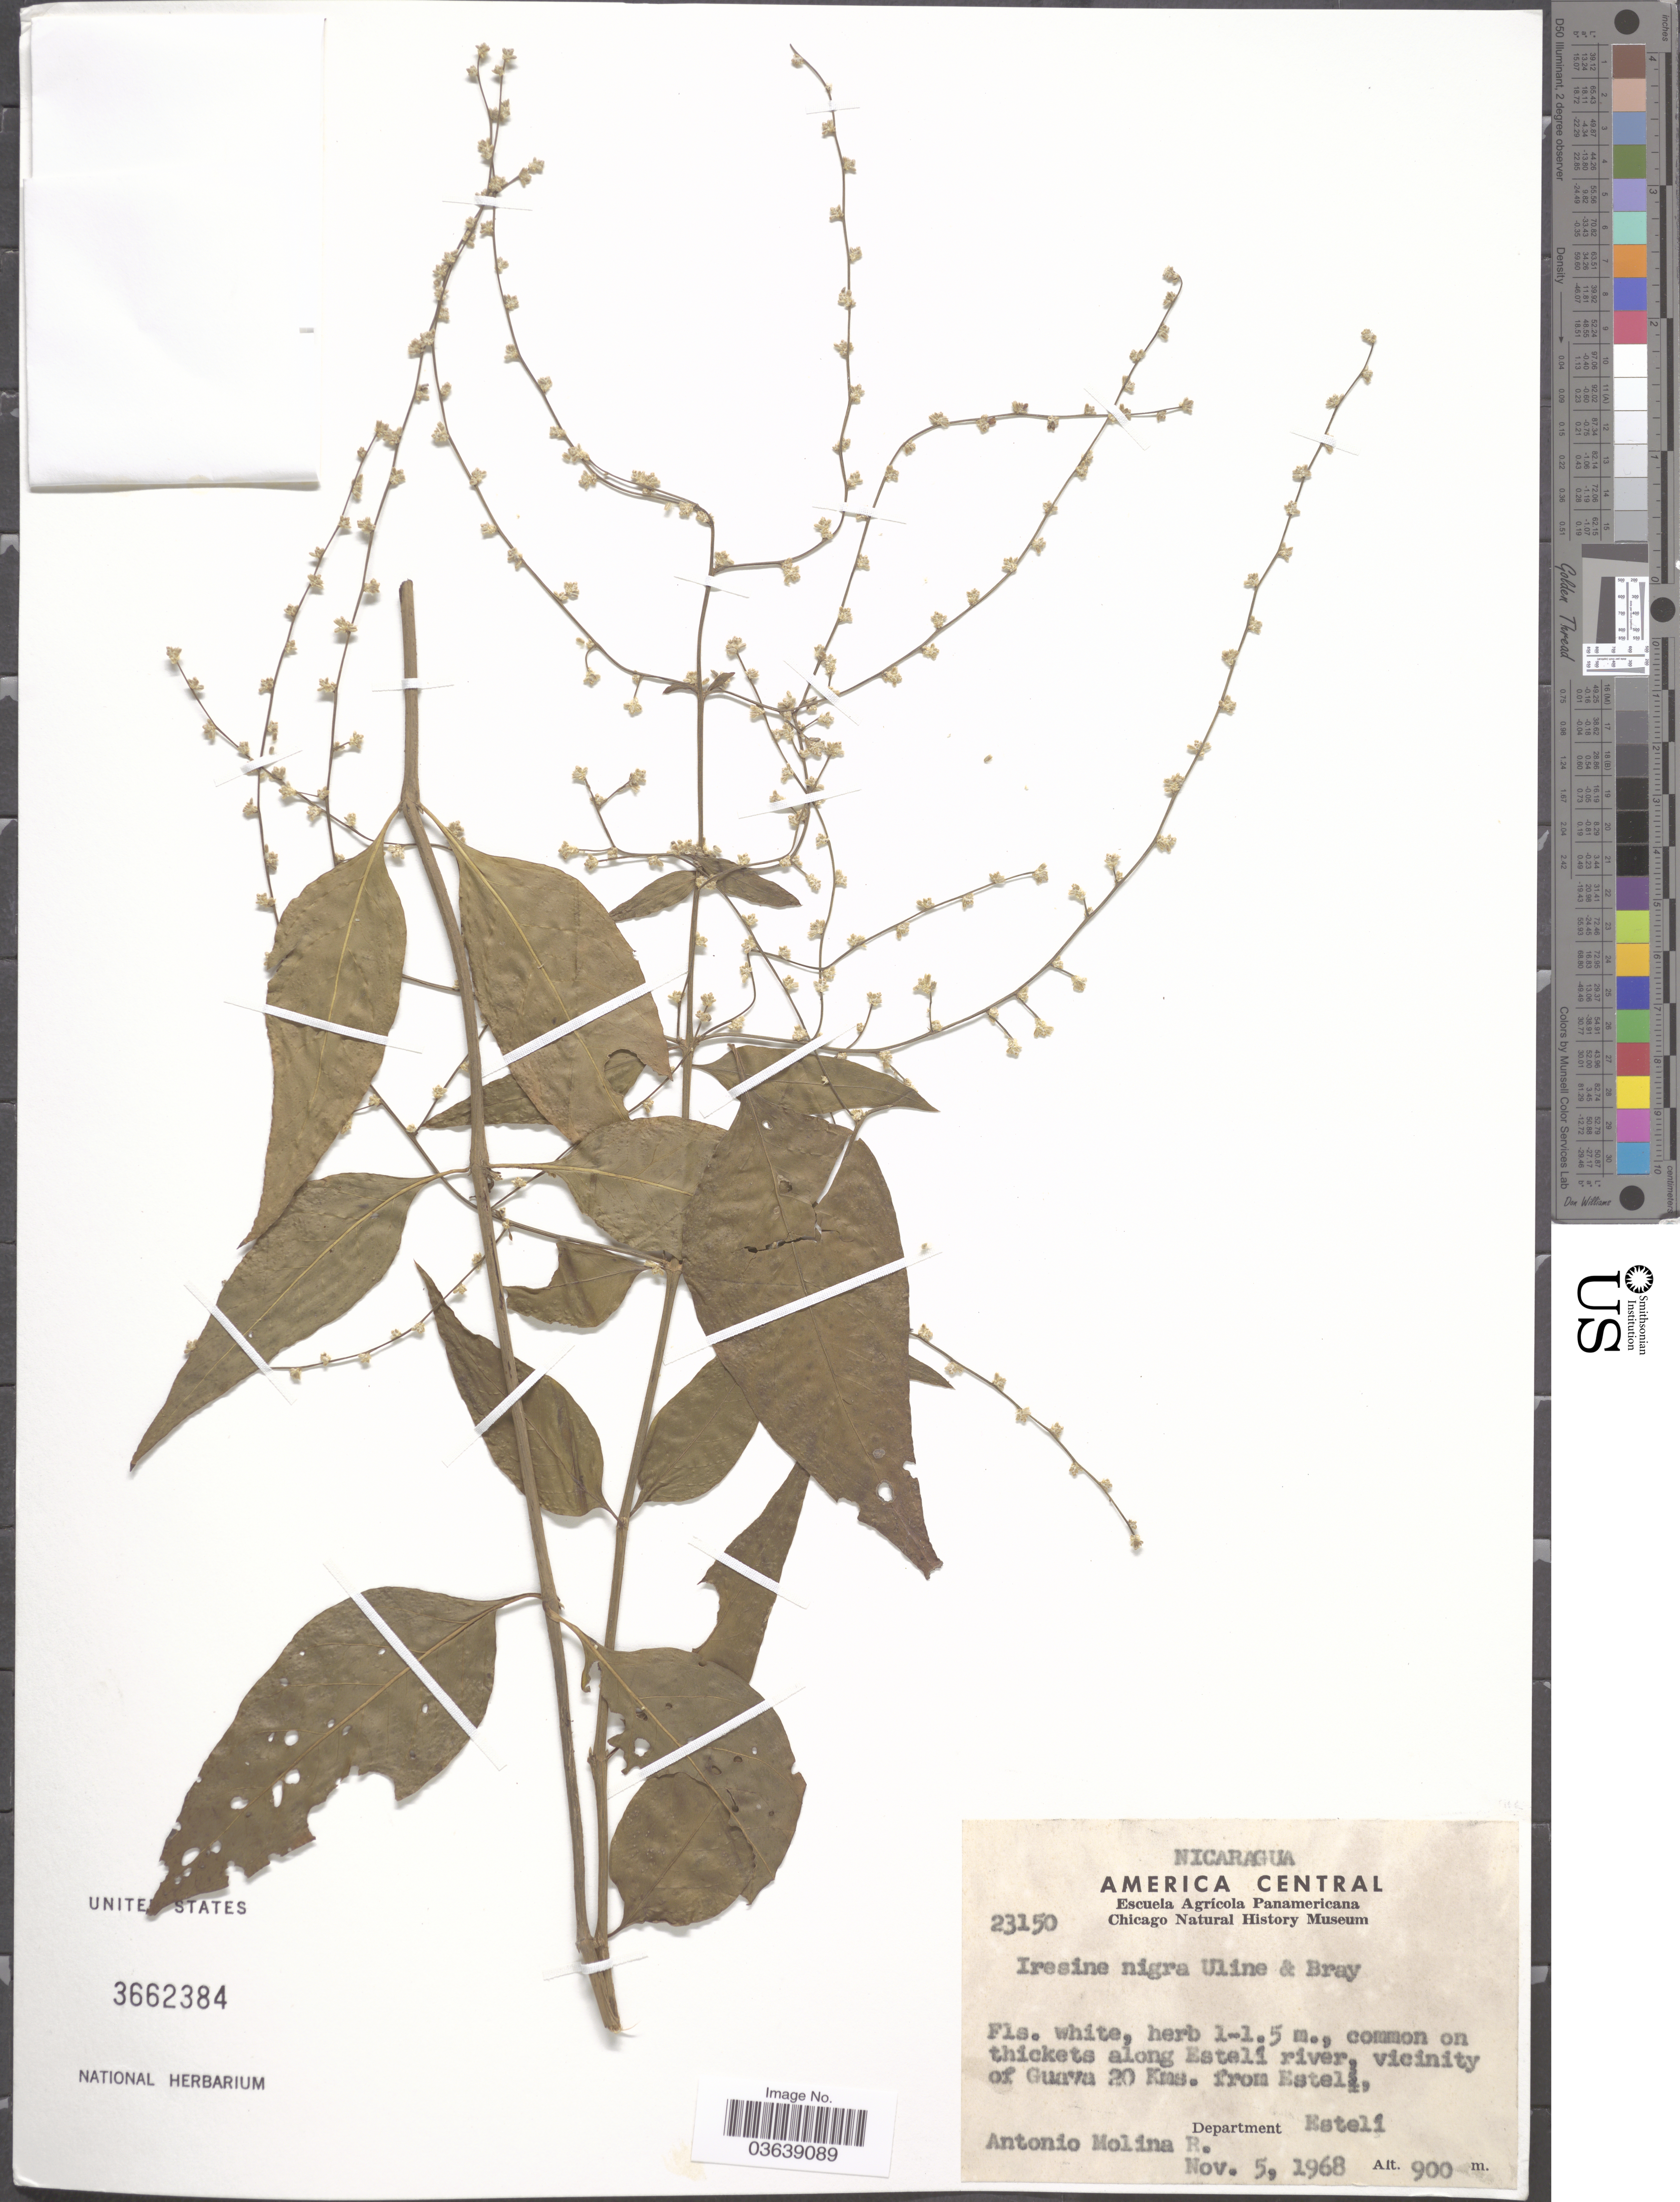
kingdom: Plantae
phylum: Tracheophyta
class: Magnoliopsida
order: Caryophyllales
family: Amaranthaceae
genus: Iresine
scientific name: Iresine nigra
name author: Uline & W.L. Bray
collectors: A. Molina R.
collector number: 23150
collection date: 1968-11-05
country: Nicaragua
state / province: Esteli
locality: On thickets along Estelí river, vicinity of Guava 20 Kms. from Estelí, Department Estelí.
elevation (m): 900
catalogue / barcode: US 3662384